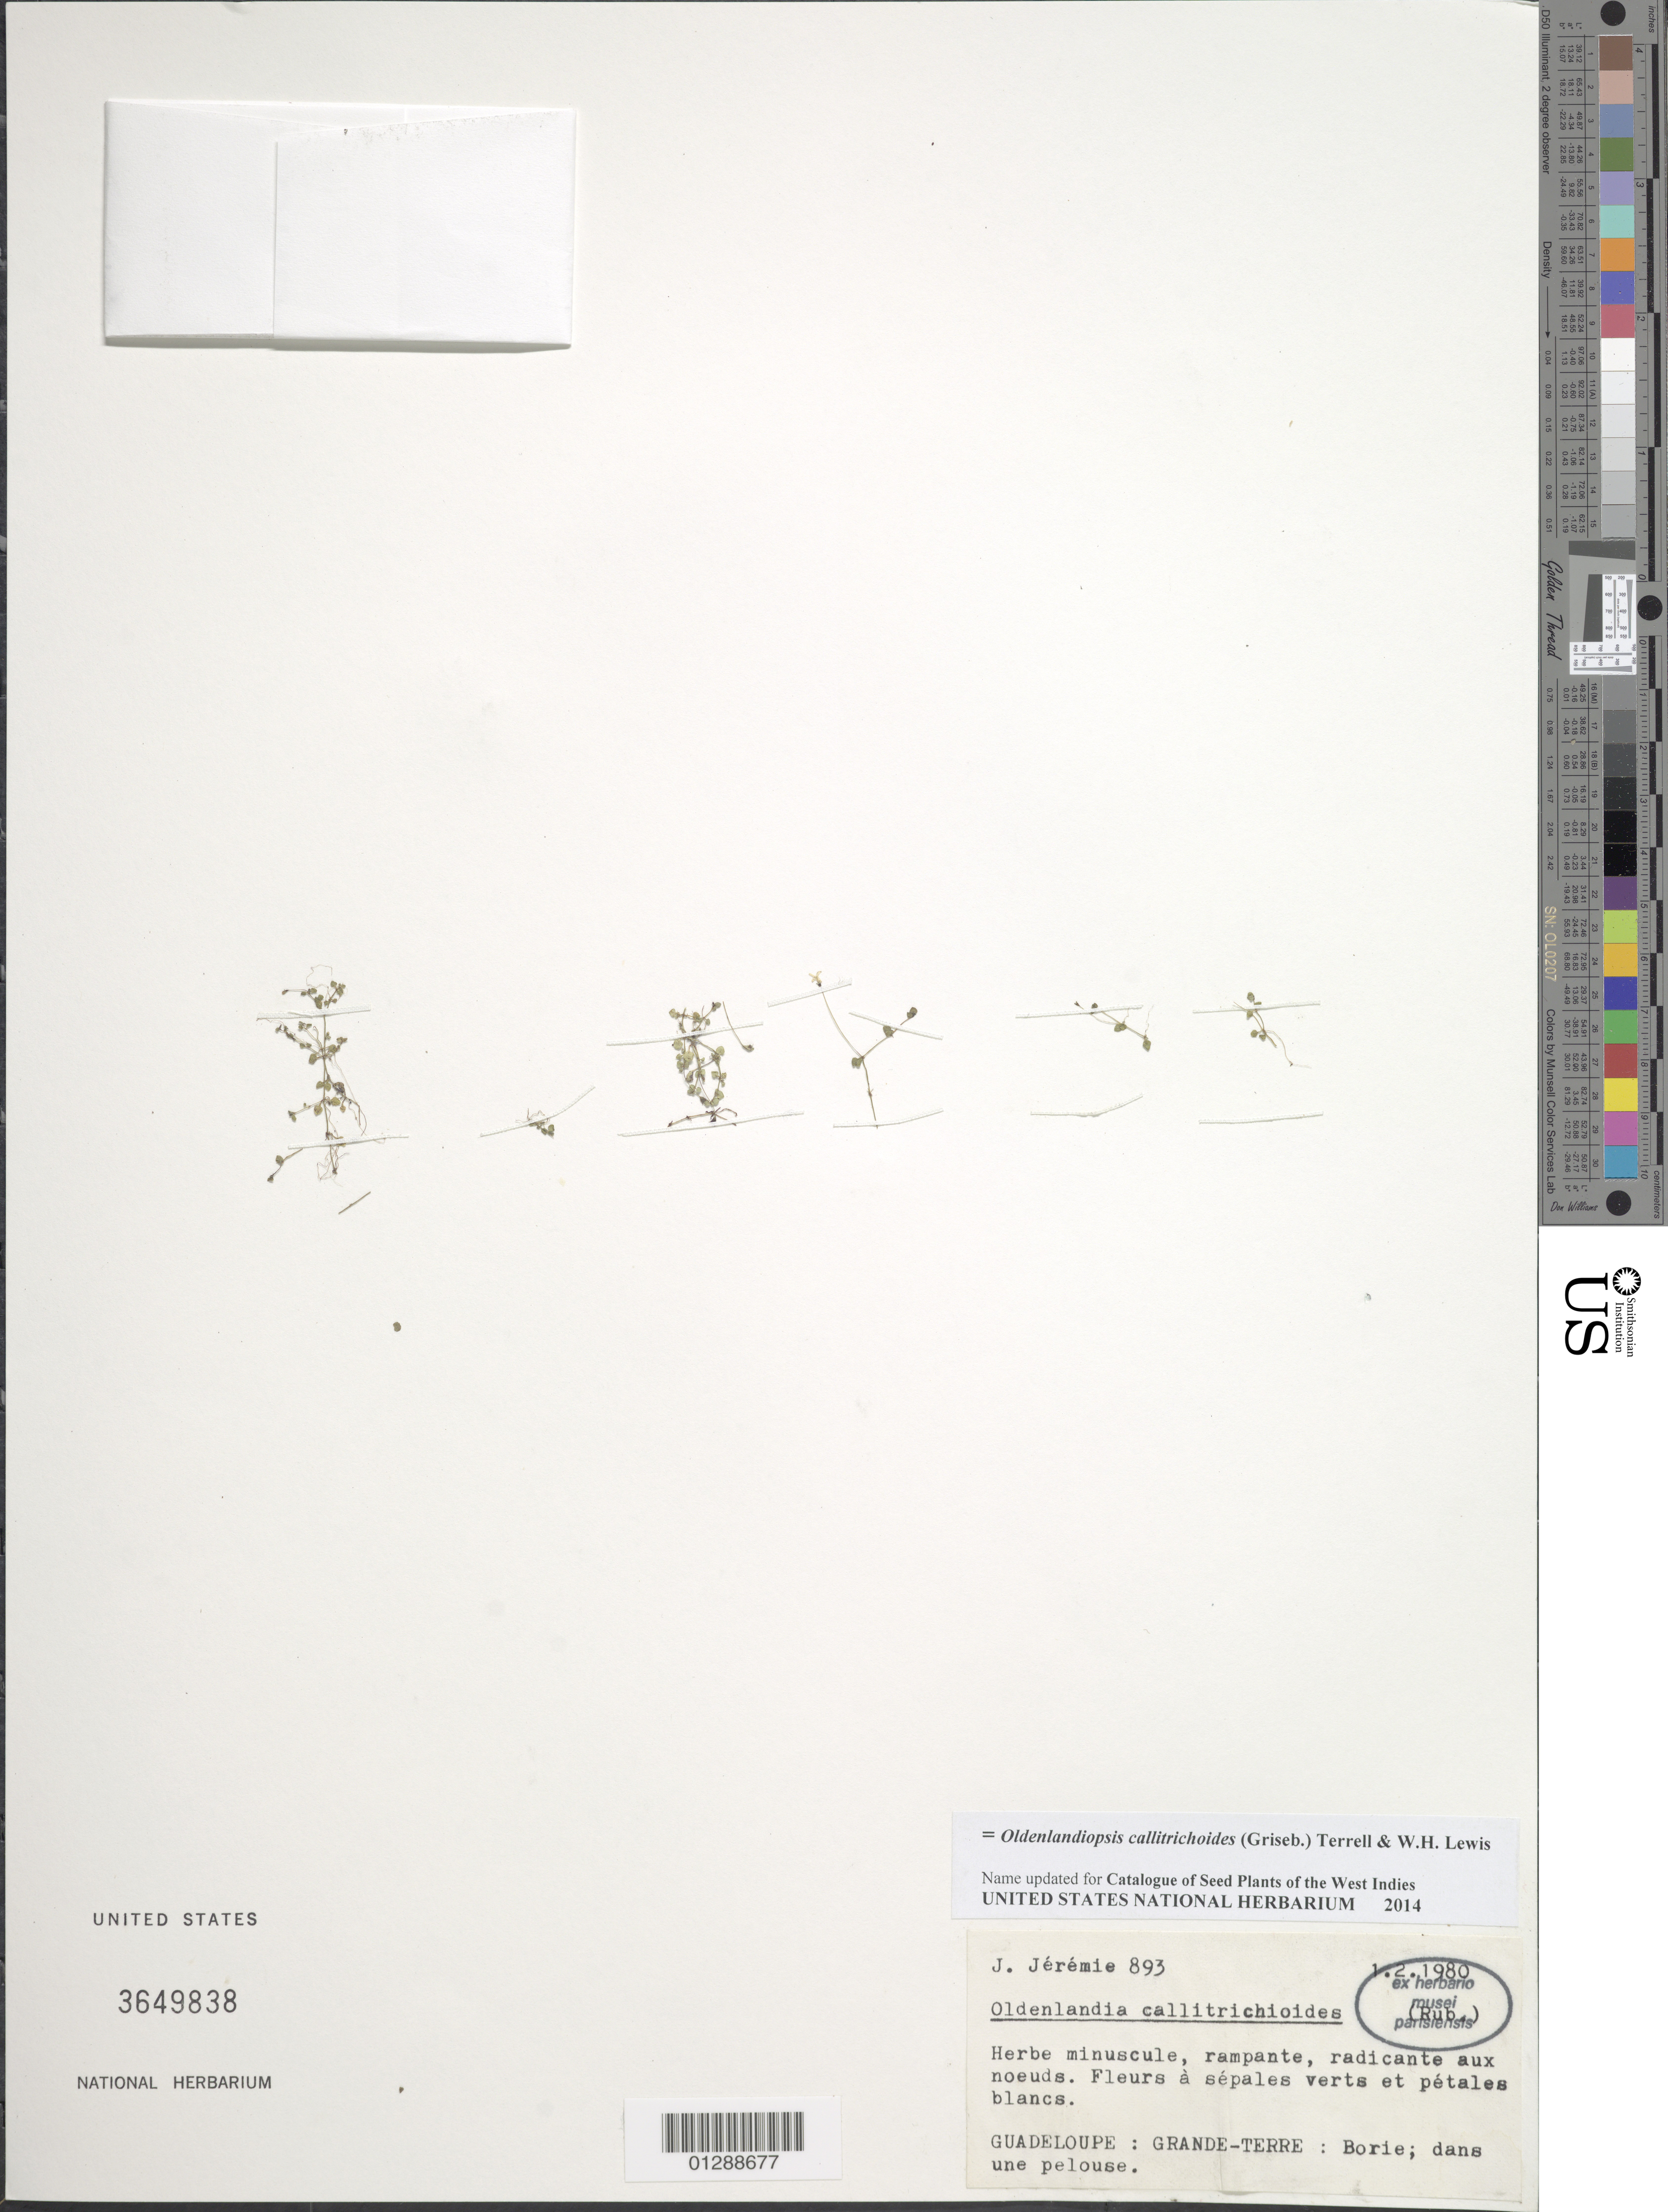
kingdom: Plantae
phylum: Tracheophyta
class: Magnoliopsida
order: Gentianales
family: Rubiaceae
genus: Oldenlandiopsis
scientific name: Oldenlandiopsis callitrichoides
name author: (Griseb.) Terrell & W.H. Lewis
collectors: J. Jérémie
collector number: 893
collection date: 1980-02-01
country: Guadeloupe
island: Grande-Terre I.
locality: Borie.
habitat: Dans une pelouse.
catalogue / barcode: US 3649838